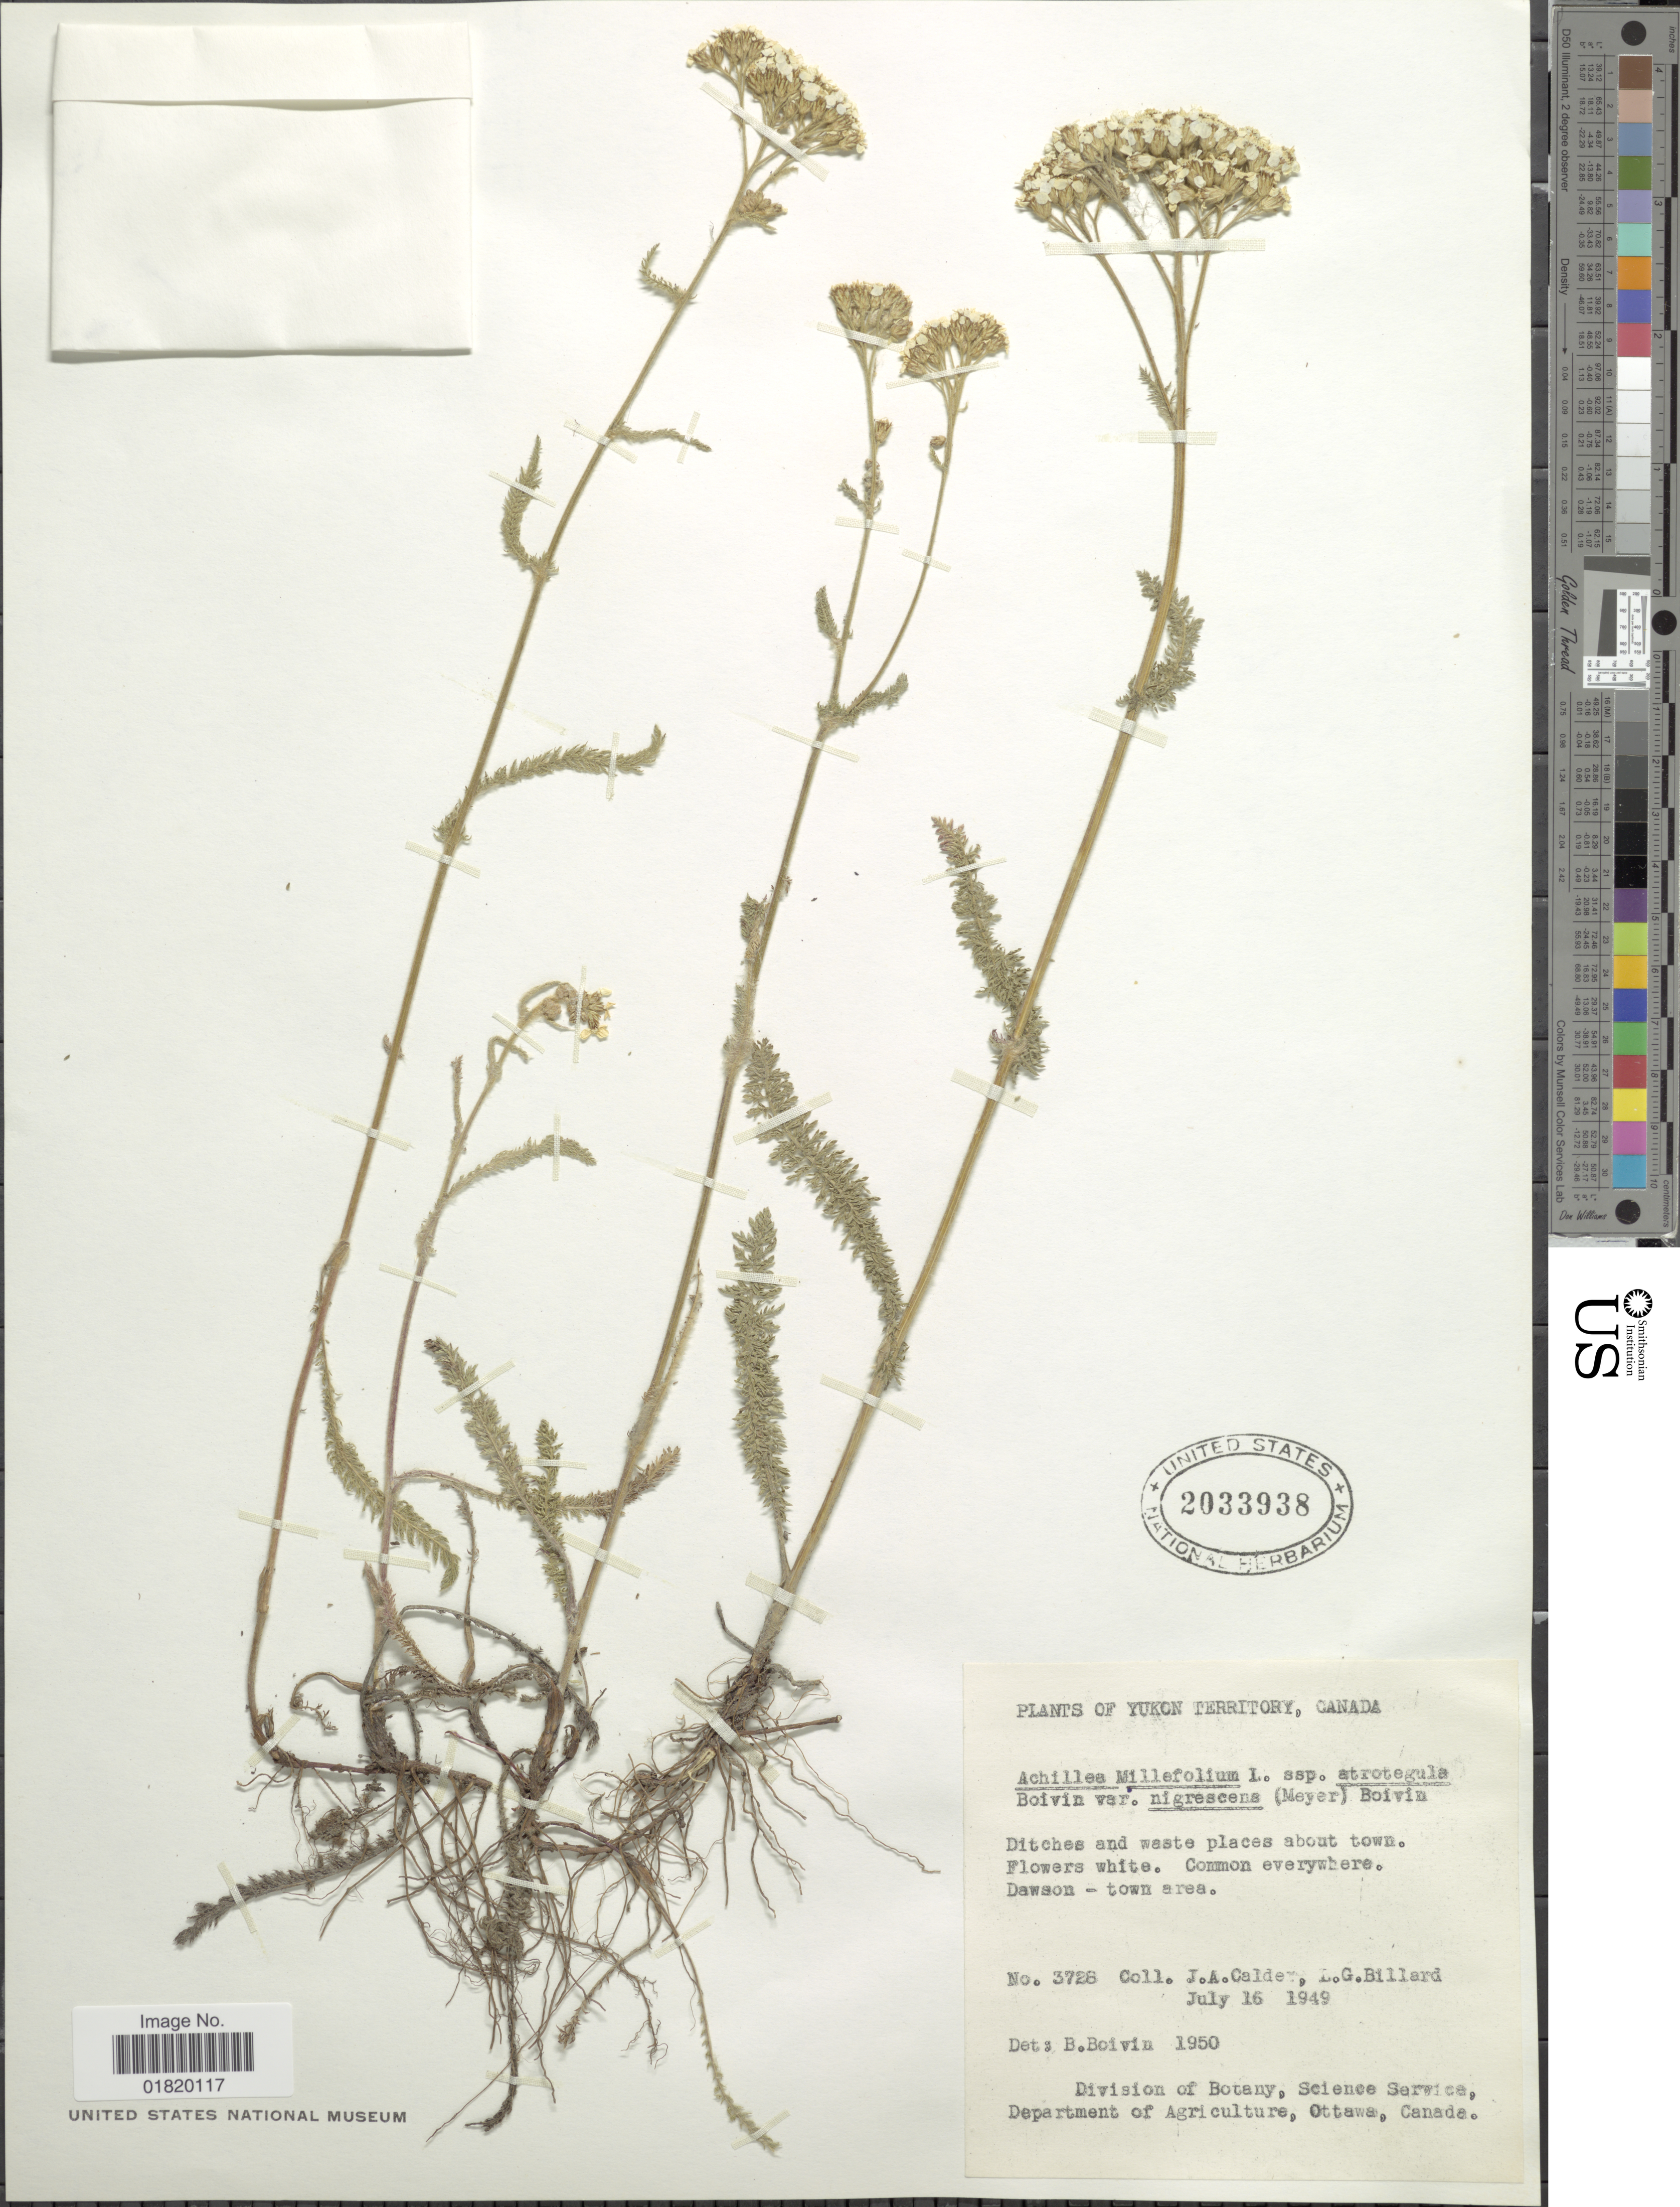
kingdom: Plantae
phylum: Tracheophyta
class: Magnoliopsida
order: Asterales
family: Asteraceae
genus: Achillea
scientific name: Achillea millefolium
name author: L.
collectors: J. A. Calder & L. Billard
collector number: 3728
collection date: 1949-07-16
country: Canada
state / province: Yukon Territory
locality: Ditches and waste places about town. Dawson - town area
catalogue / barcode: US 2033938